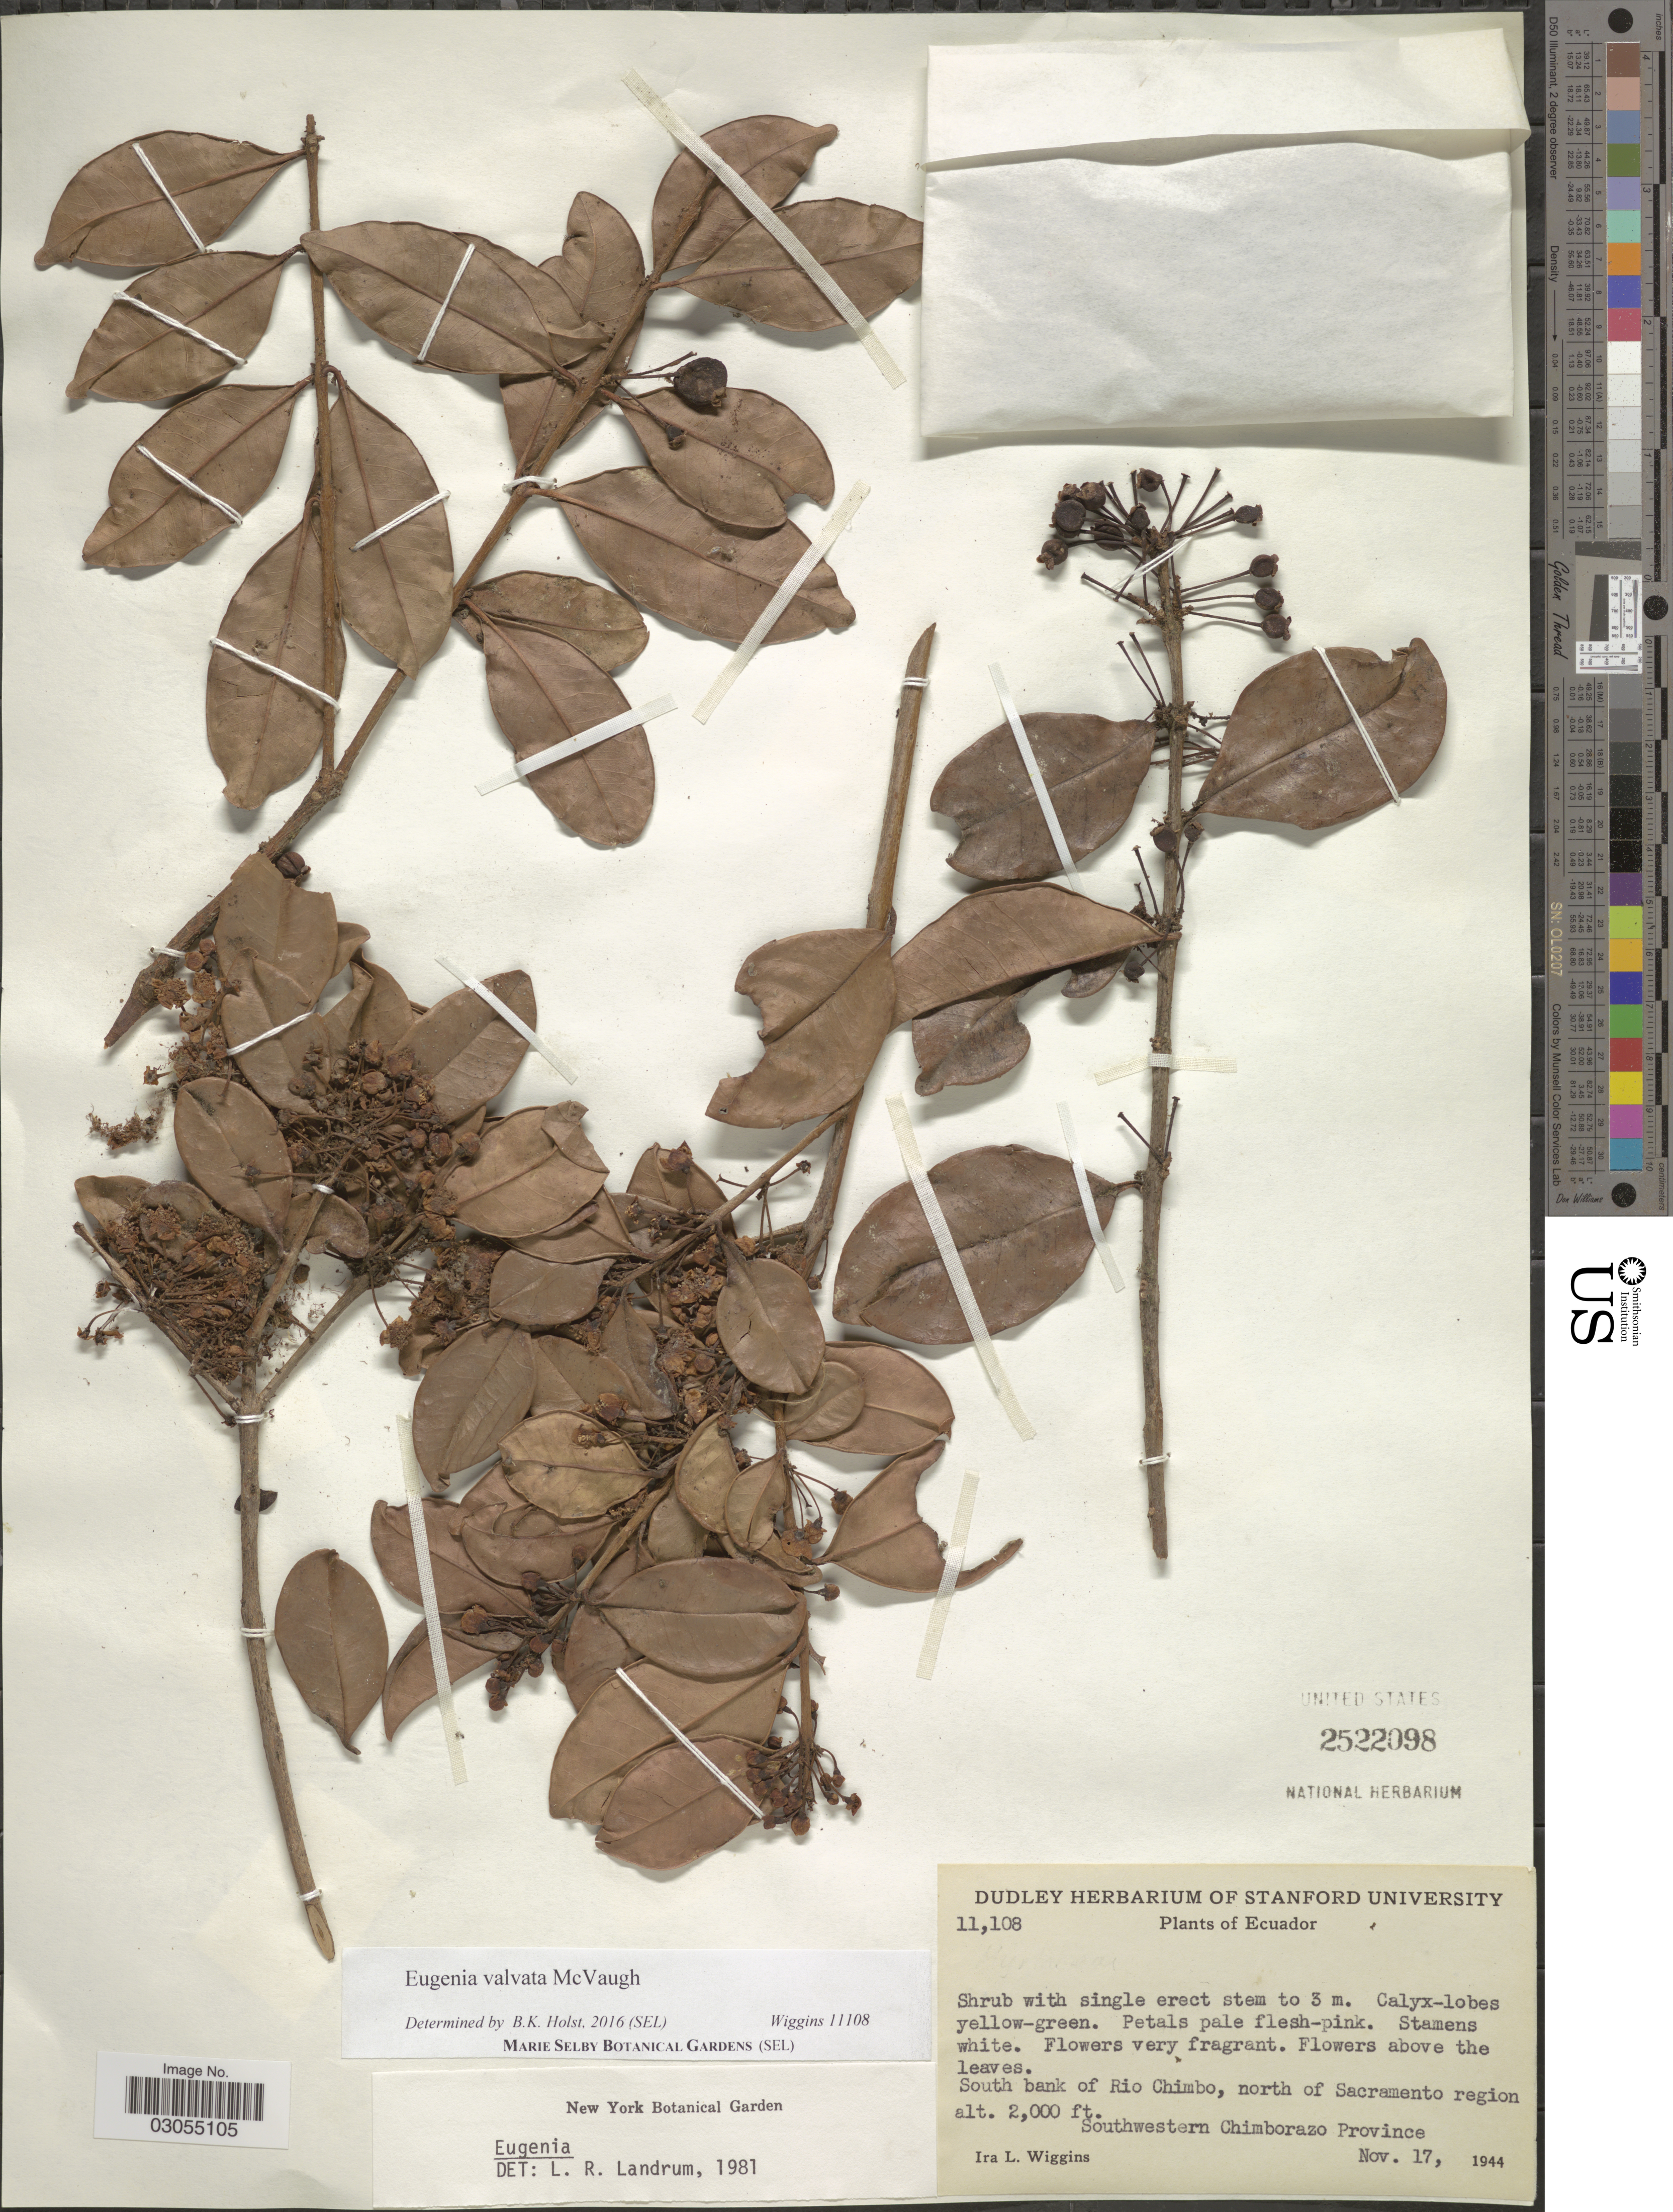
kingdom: Plantae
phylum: Tracheophyta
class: Magnoliopsida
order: Myrtales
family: Myrtaceae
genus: Eugenia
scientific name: Eugenia valvata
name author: McVaugh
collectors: I. L. Wiggins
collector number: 11108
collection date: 1944-11-17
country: Ecuador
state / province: Chimborazo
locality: South bank of Rio Chimbo, north of Sacramento region, Southwestern Chimborazo Province.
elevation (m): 610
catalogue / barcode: US 2522098